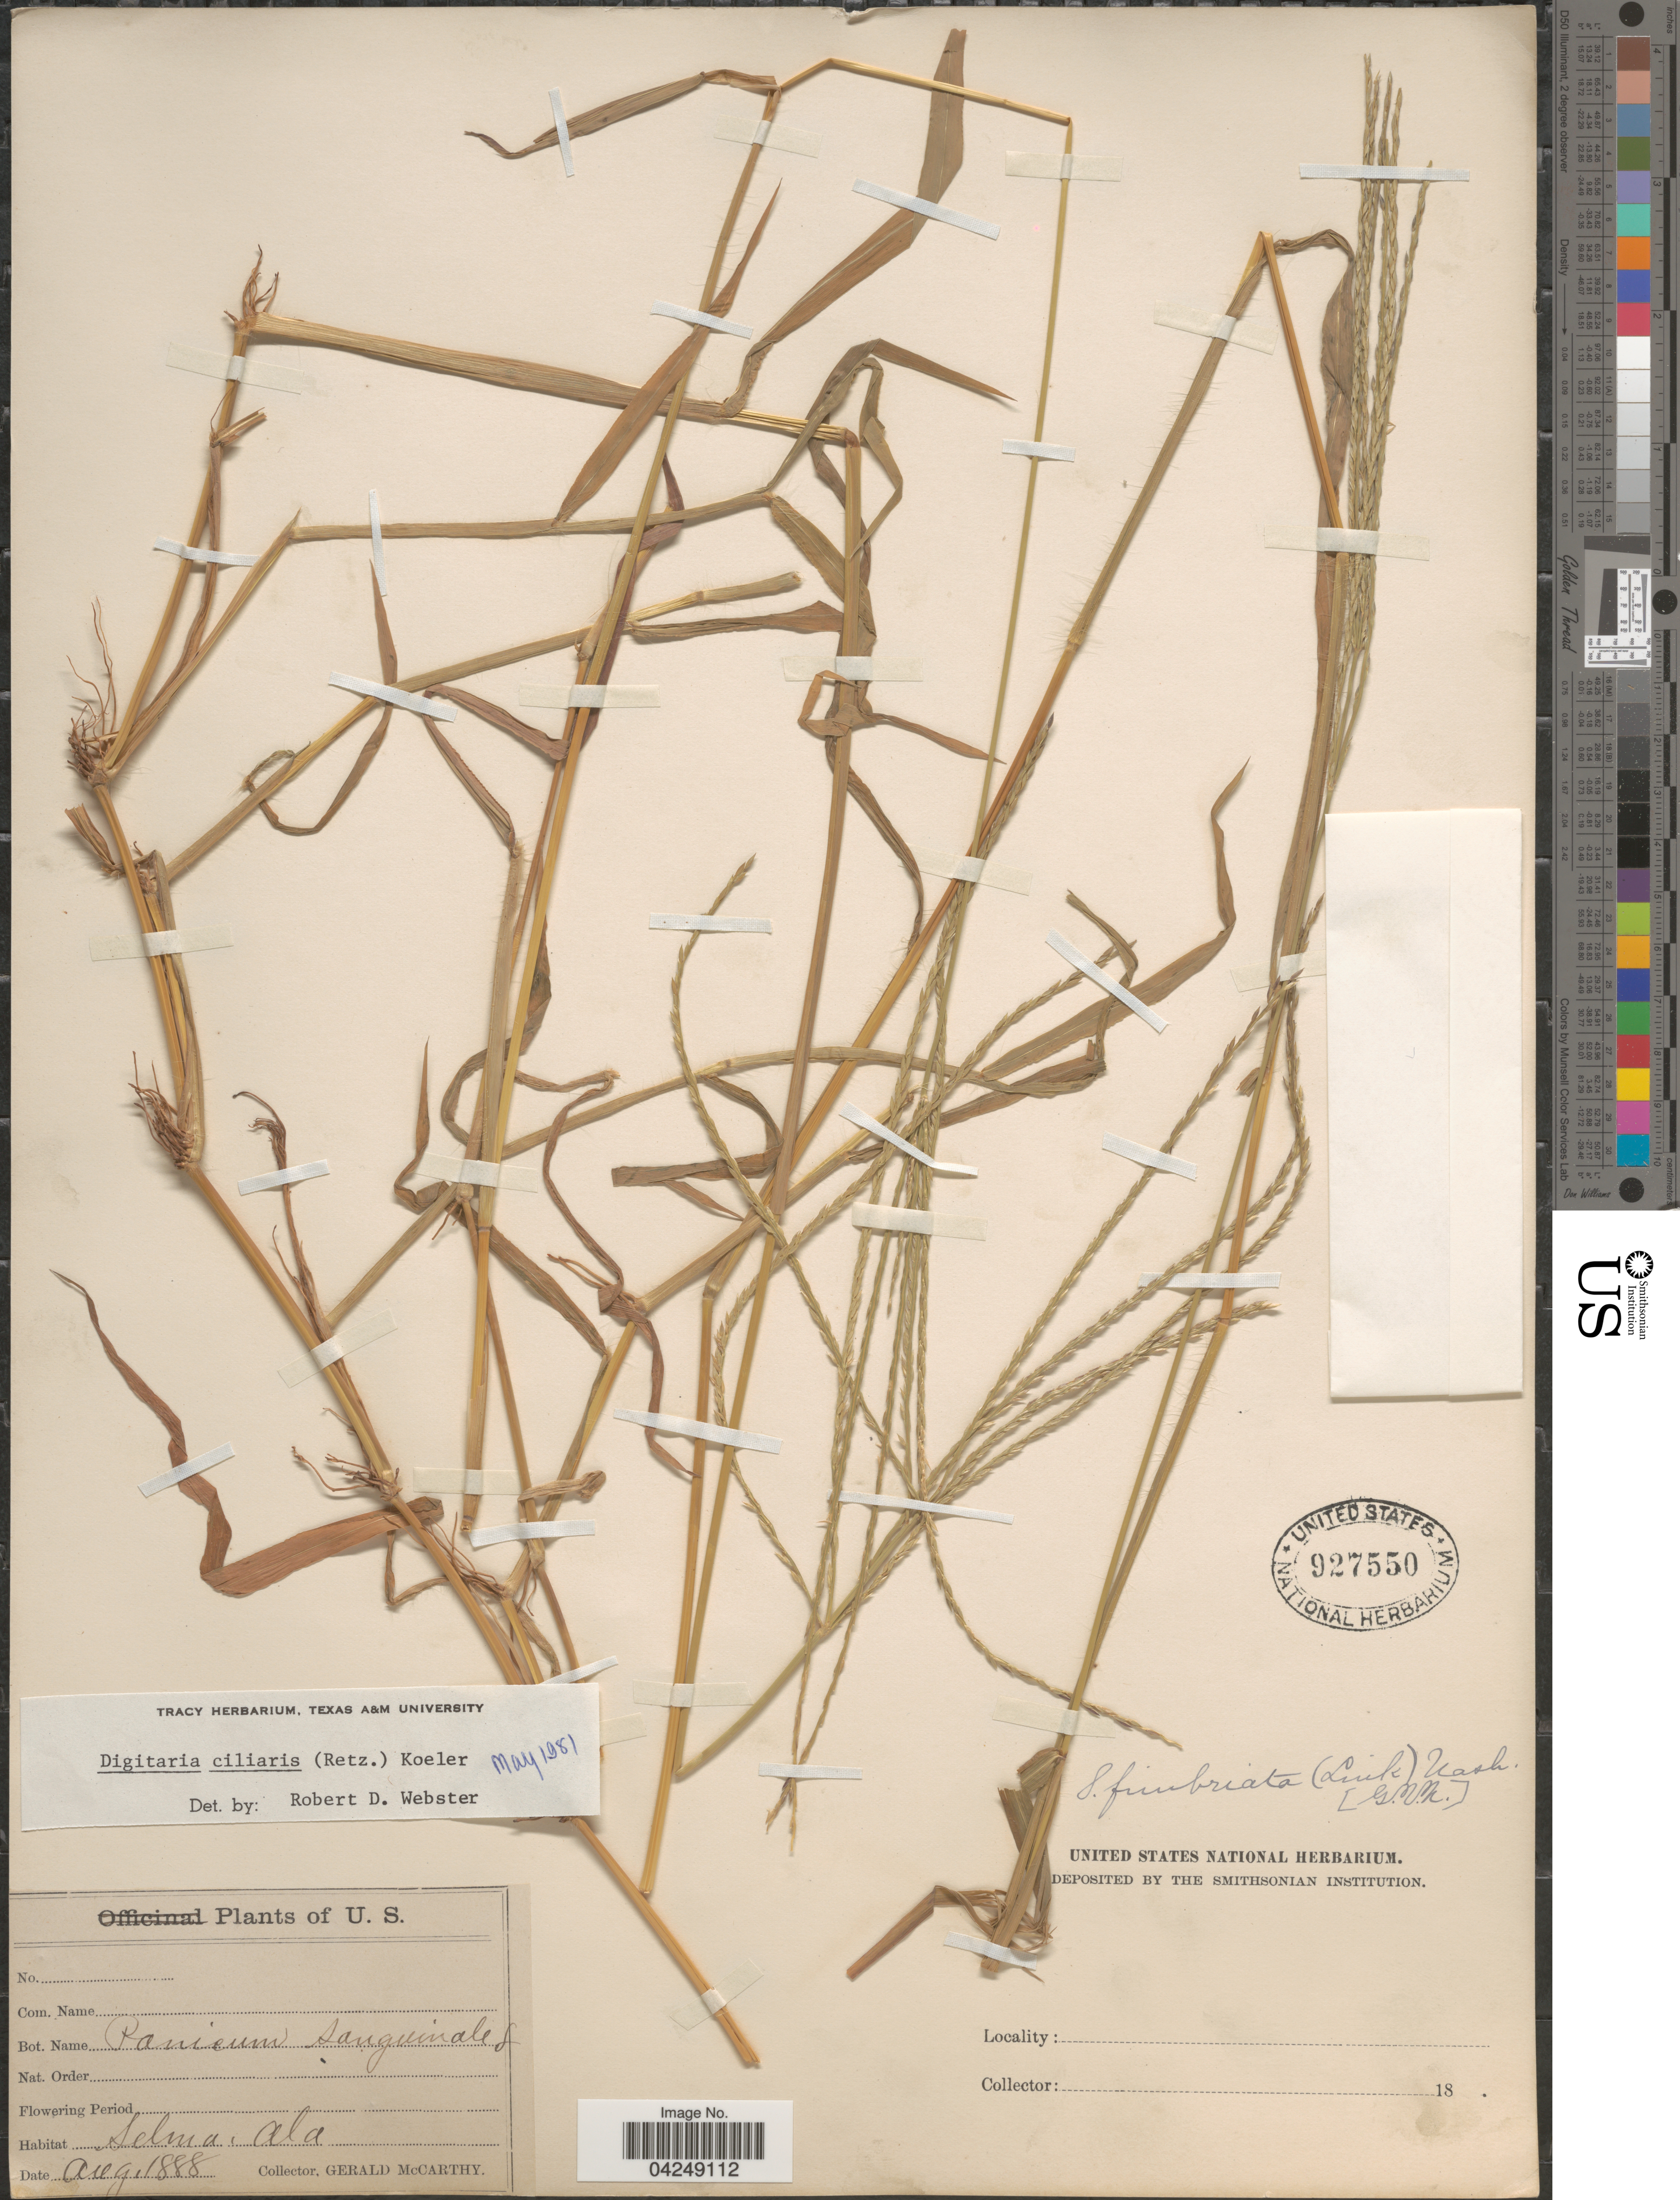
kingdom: Plantae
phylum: Tracheophyta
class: Liliopsida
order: Poales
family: Poaceae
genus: Digitaria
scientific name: Digitaria ciliaris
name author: (Retz.) Koeler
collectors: G. McCarthy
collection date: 1888-08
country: United States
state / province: Alabama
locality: Selma.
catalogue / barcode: US 927550